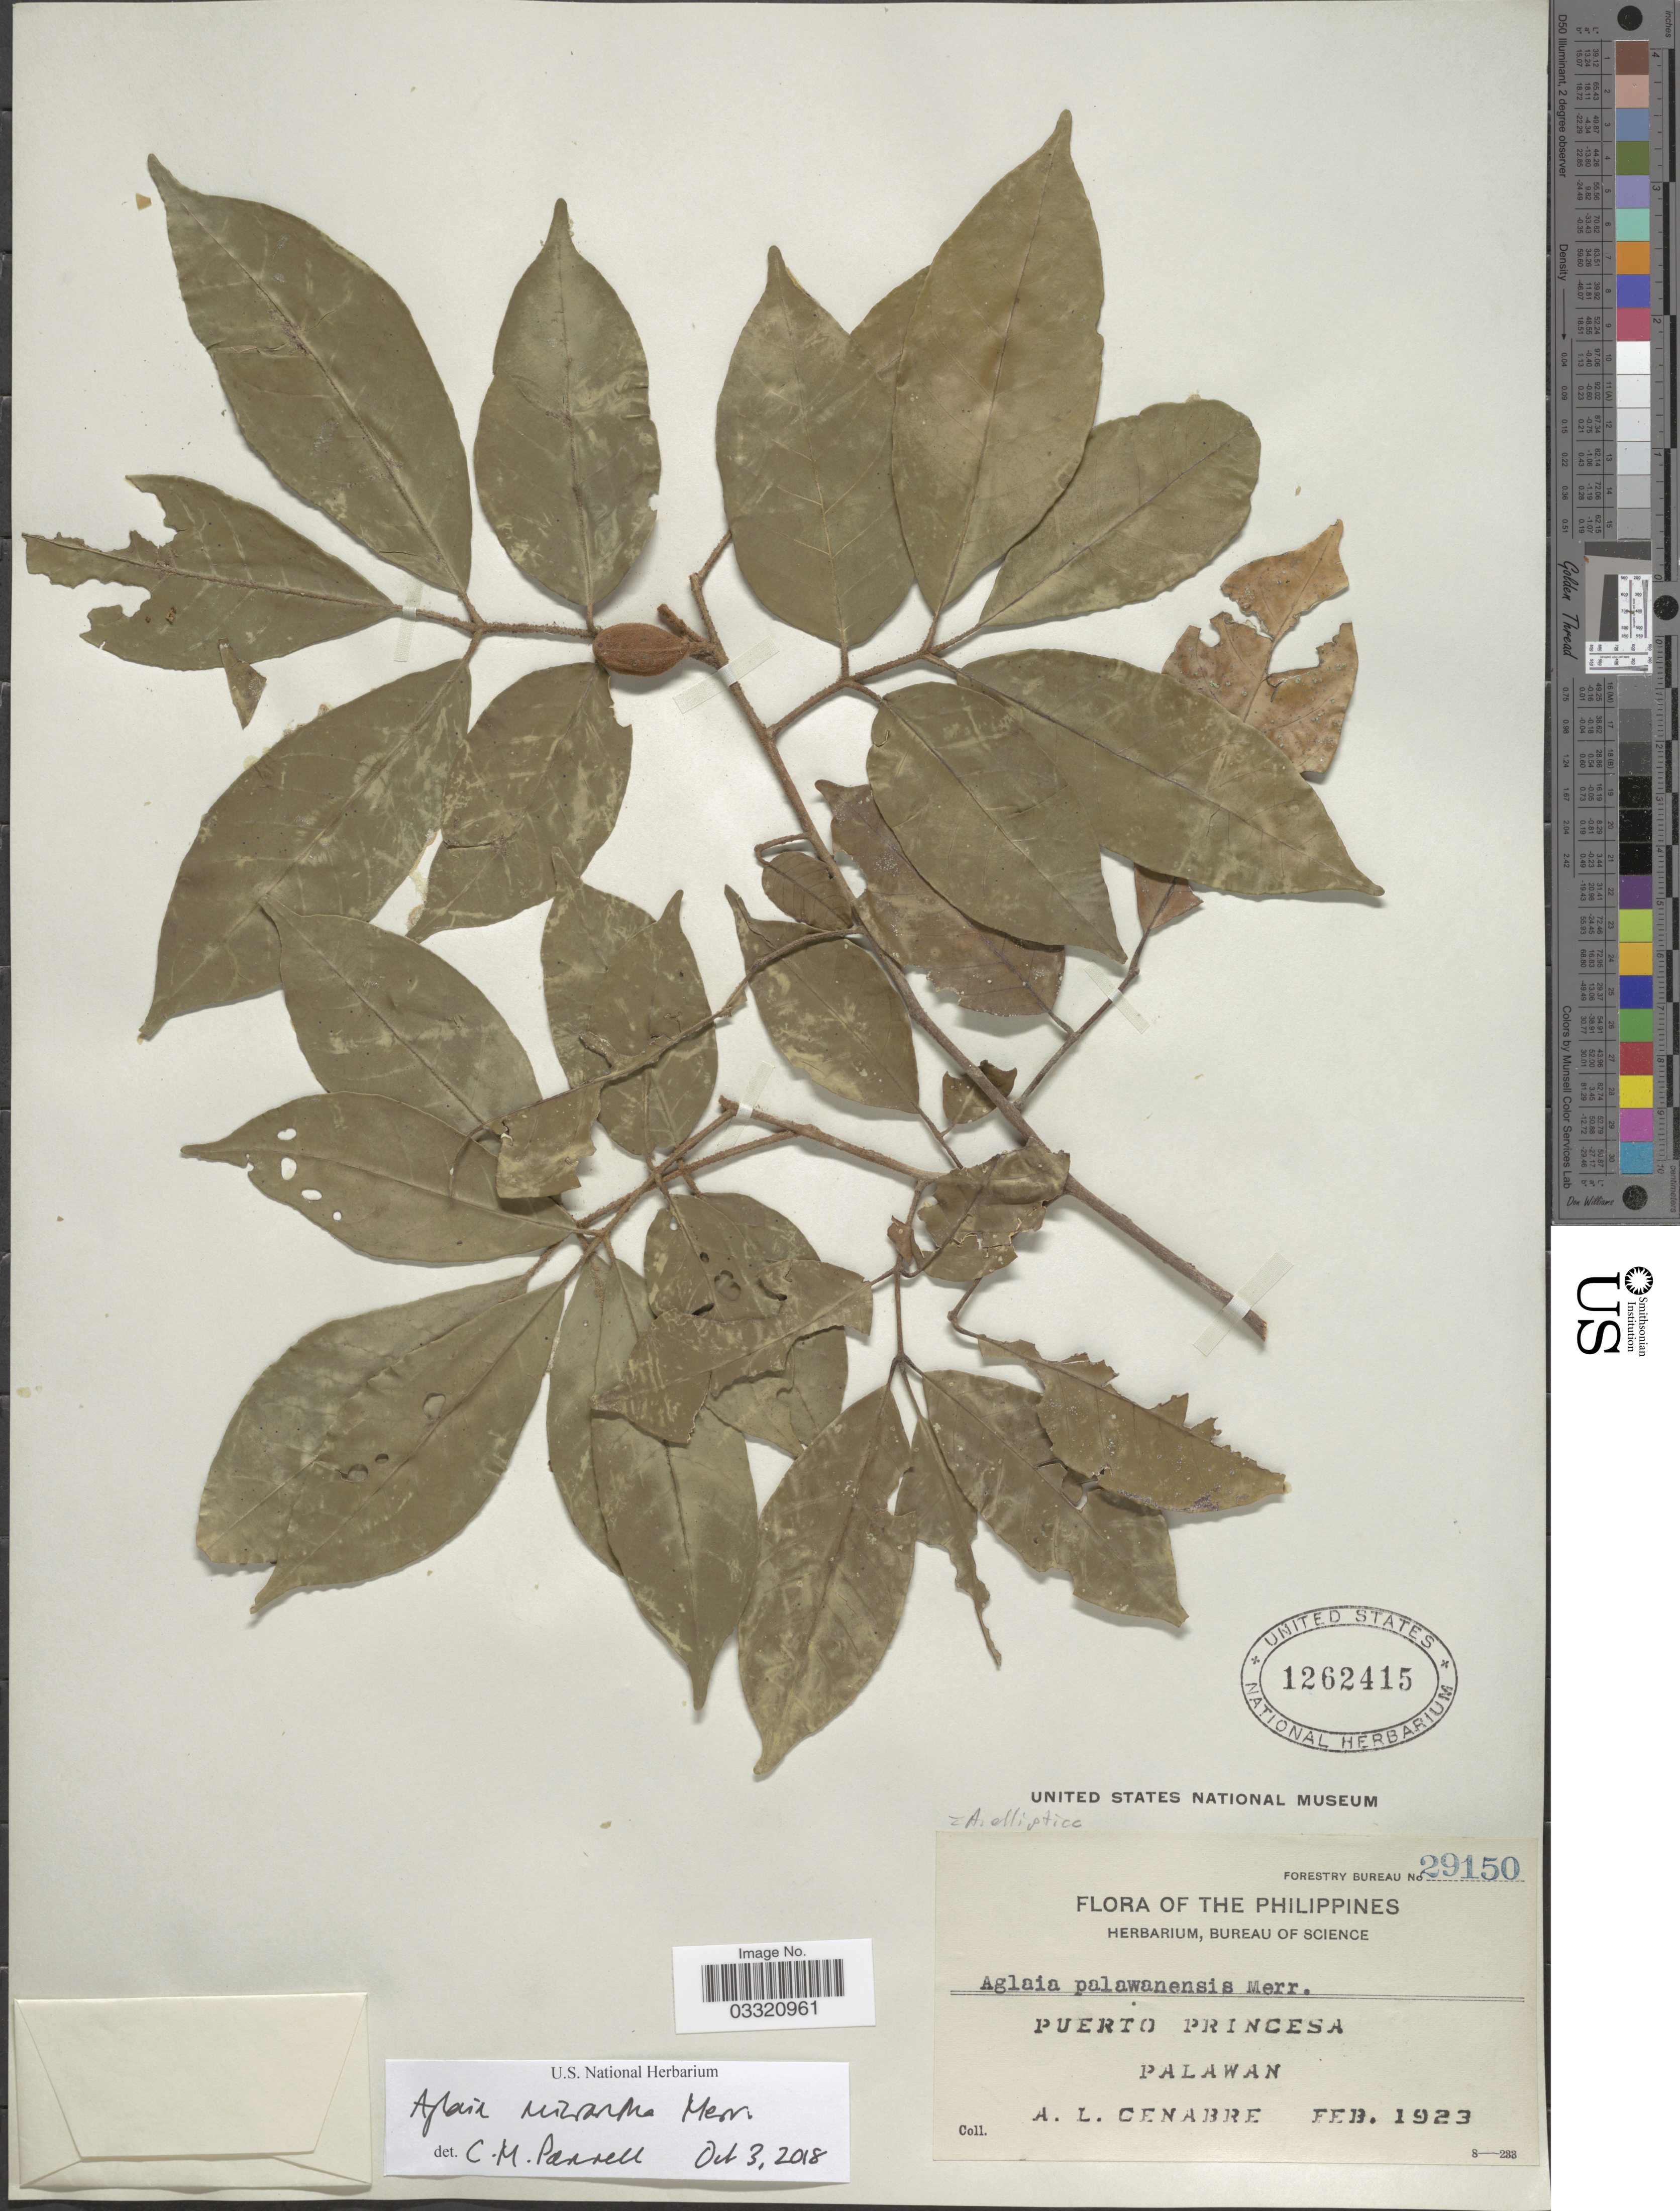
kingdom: Plantae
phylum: Tracheophyta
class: Magnoliopsida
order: Sapindales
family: Meliaceae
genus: Aglaia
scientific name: Aglaia micrantha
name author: Merr.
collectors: A. Cenabre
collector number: Forestry Bureau 29150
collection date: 1923-02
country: Philippines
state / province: Mimaropa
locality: Puerto Princesa. Palawan.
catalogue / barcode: US 1262415